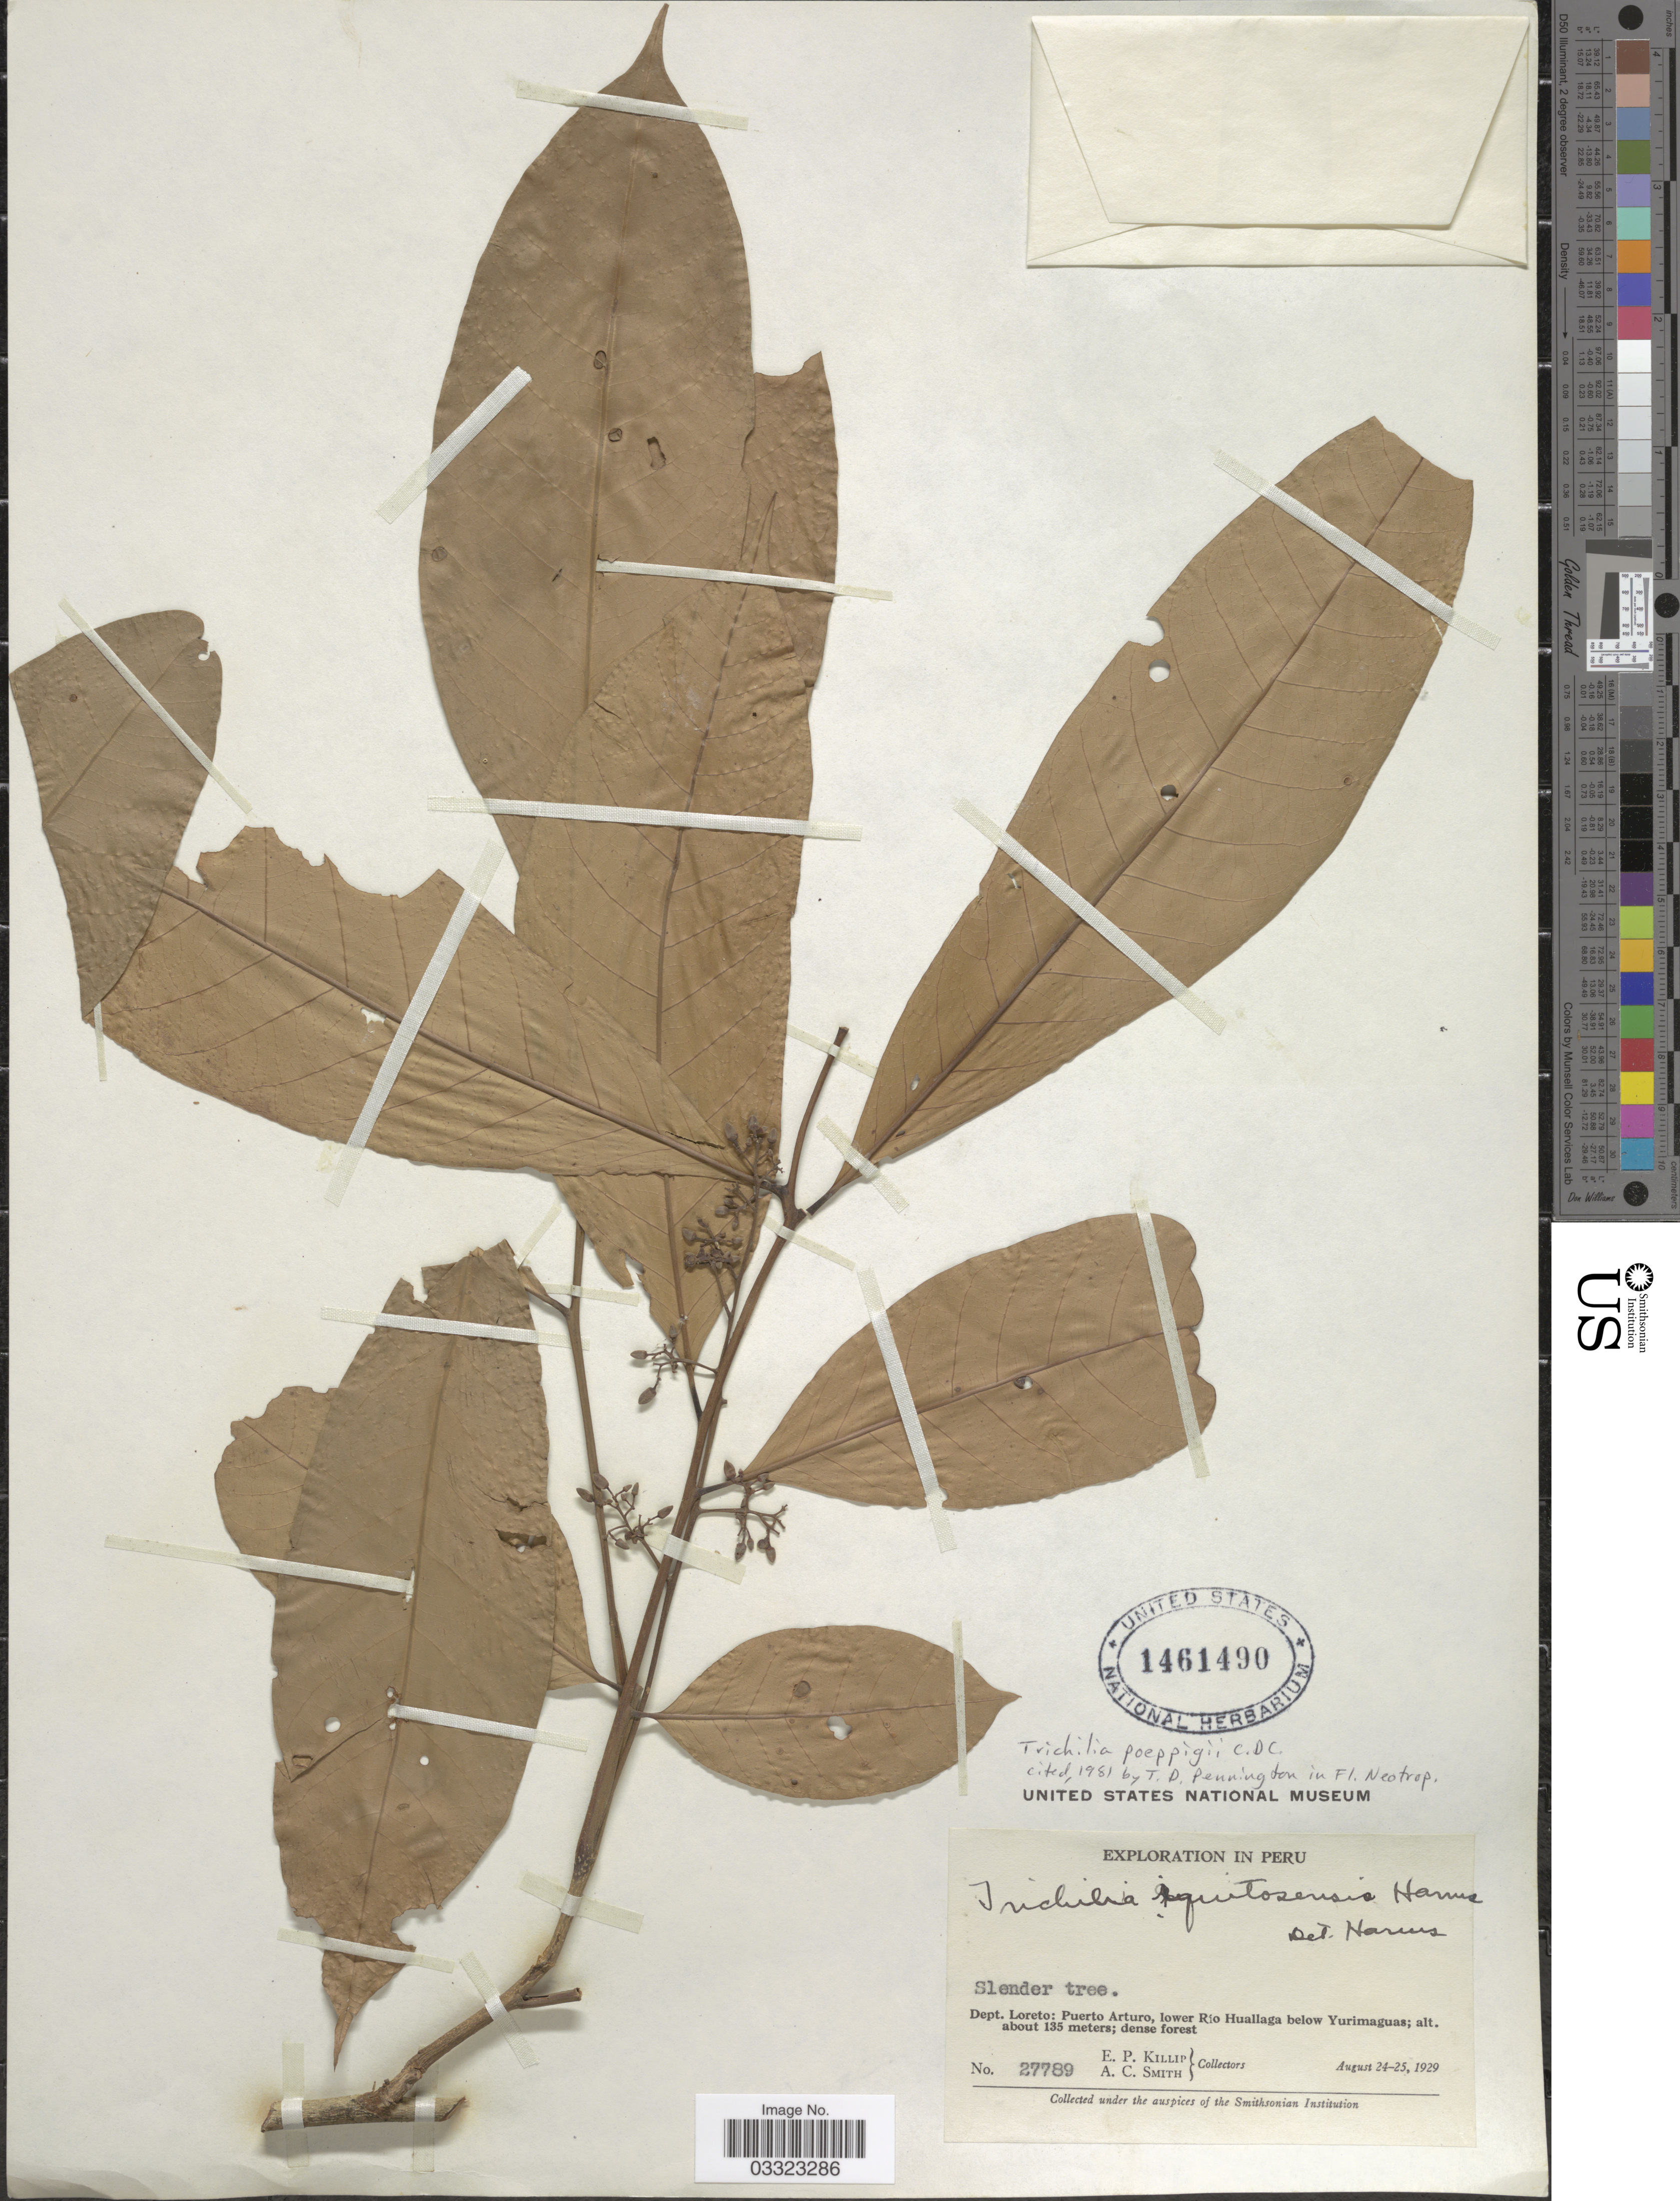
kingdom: Plantae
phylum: Tracheophyta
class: Magnoliopsida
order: Sapindales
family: Meliaceae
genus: Trichilia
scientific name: Trichilia poeppigii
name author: C. DC.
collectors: E. P. Killip & A. C. Smith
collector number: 27789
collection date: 1929-08-24/1929-08-25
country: Peru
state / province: Loreto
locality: Dept. Loreto: Puerto Arturo, lower Río Huallaga below Yurimaguas.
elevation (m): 135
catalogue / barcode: US 1461490